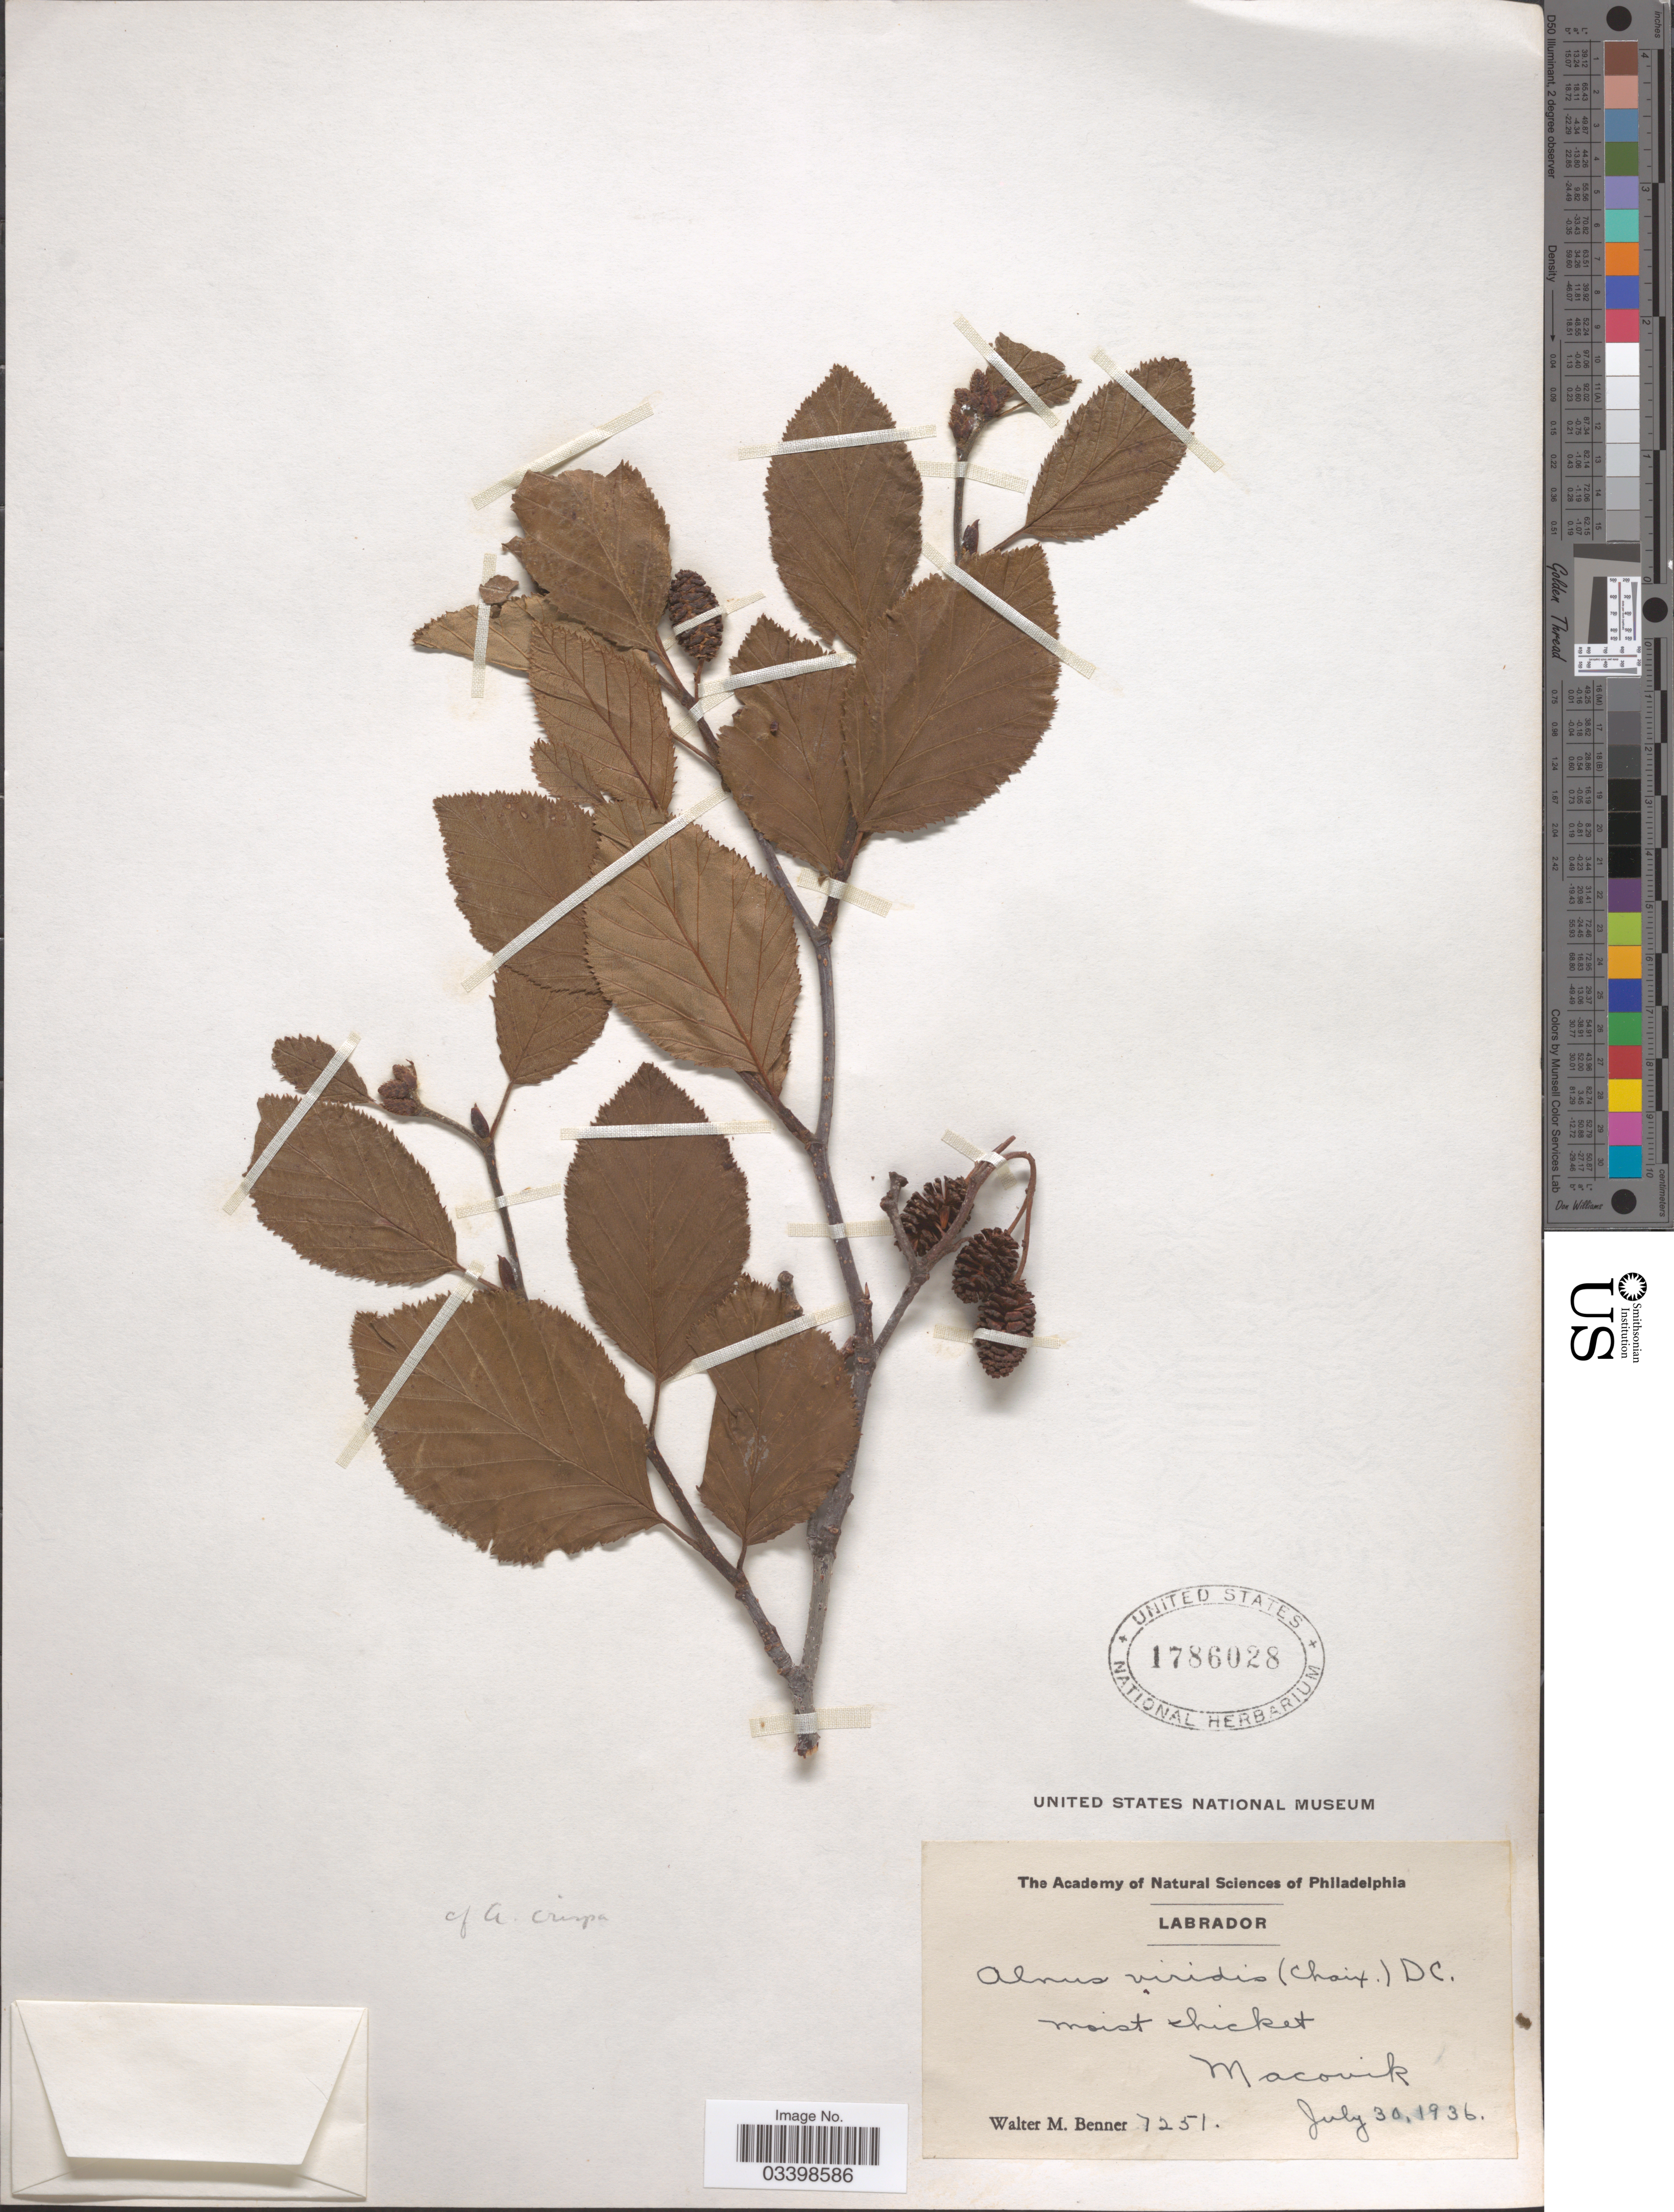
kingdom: Plantae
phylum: Tracheophyta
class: Magnoliopsida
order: Fagales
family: Betulaceae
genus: Alnus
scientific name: Alnus viridis subsp. crispa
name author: (Aiton) Turrill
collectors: W. Benner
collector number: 7251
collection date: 1936-07-30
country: Canada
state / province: Newfoundland and Labrador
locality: Labrador. Macovik.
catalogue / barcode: US 1786028